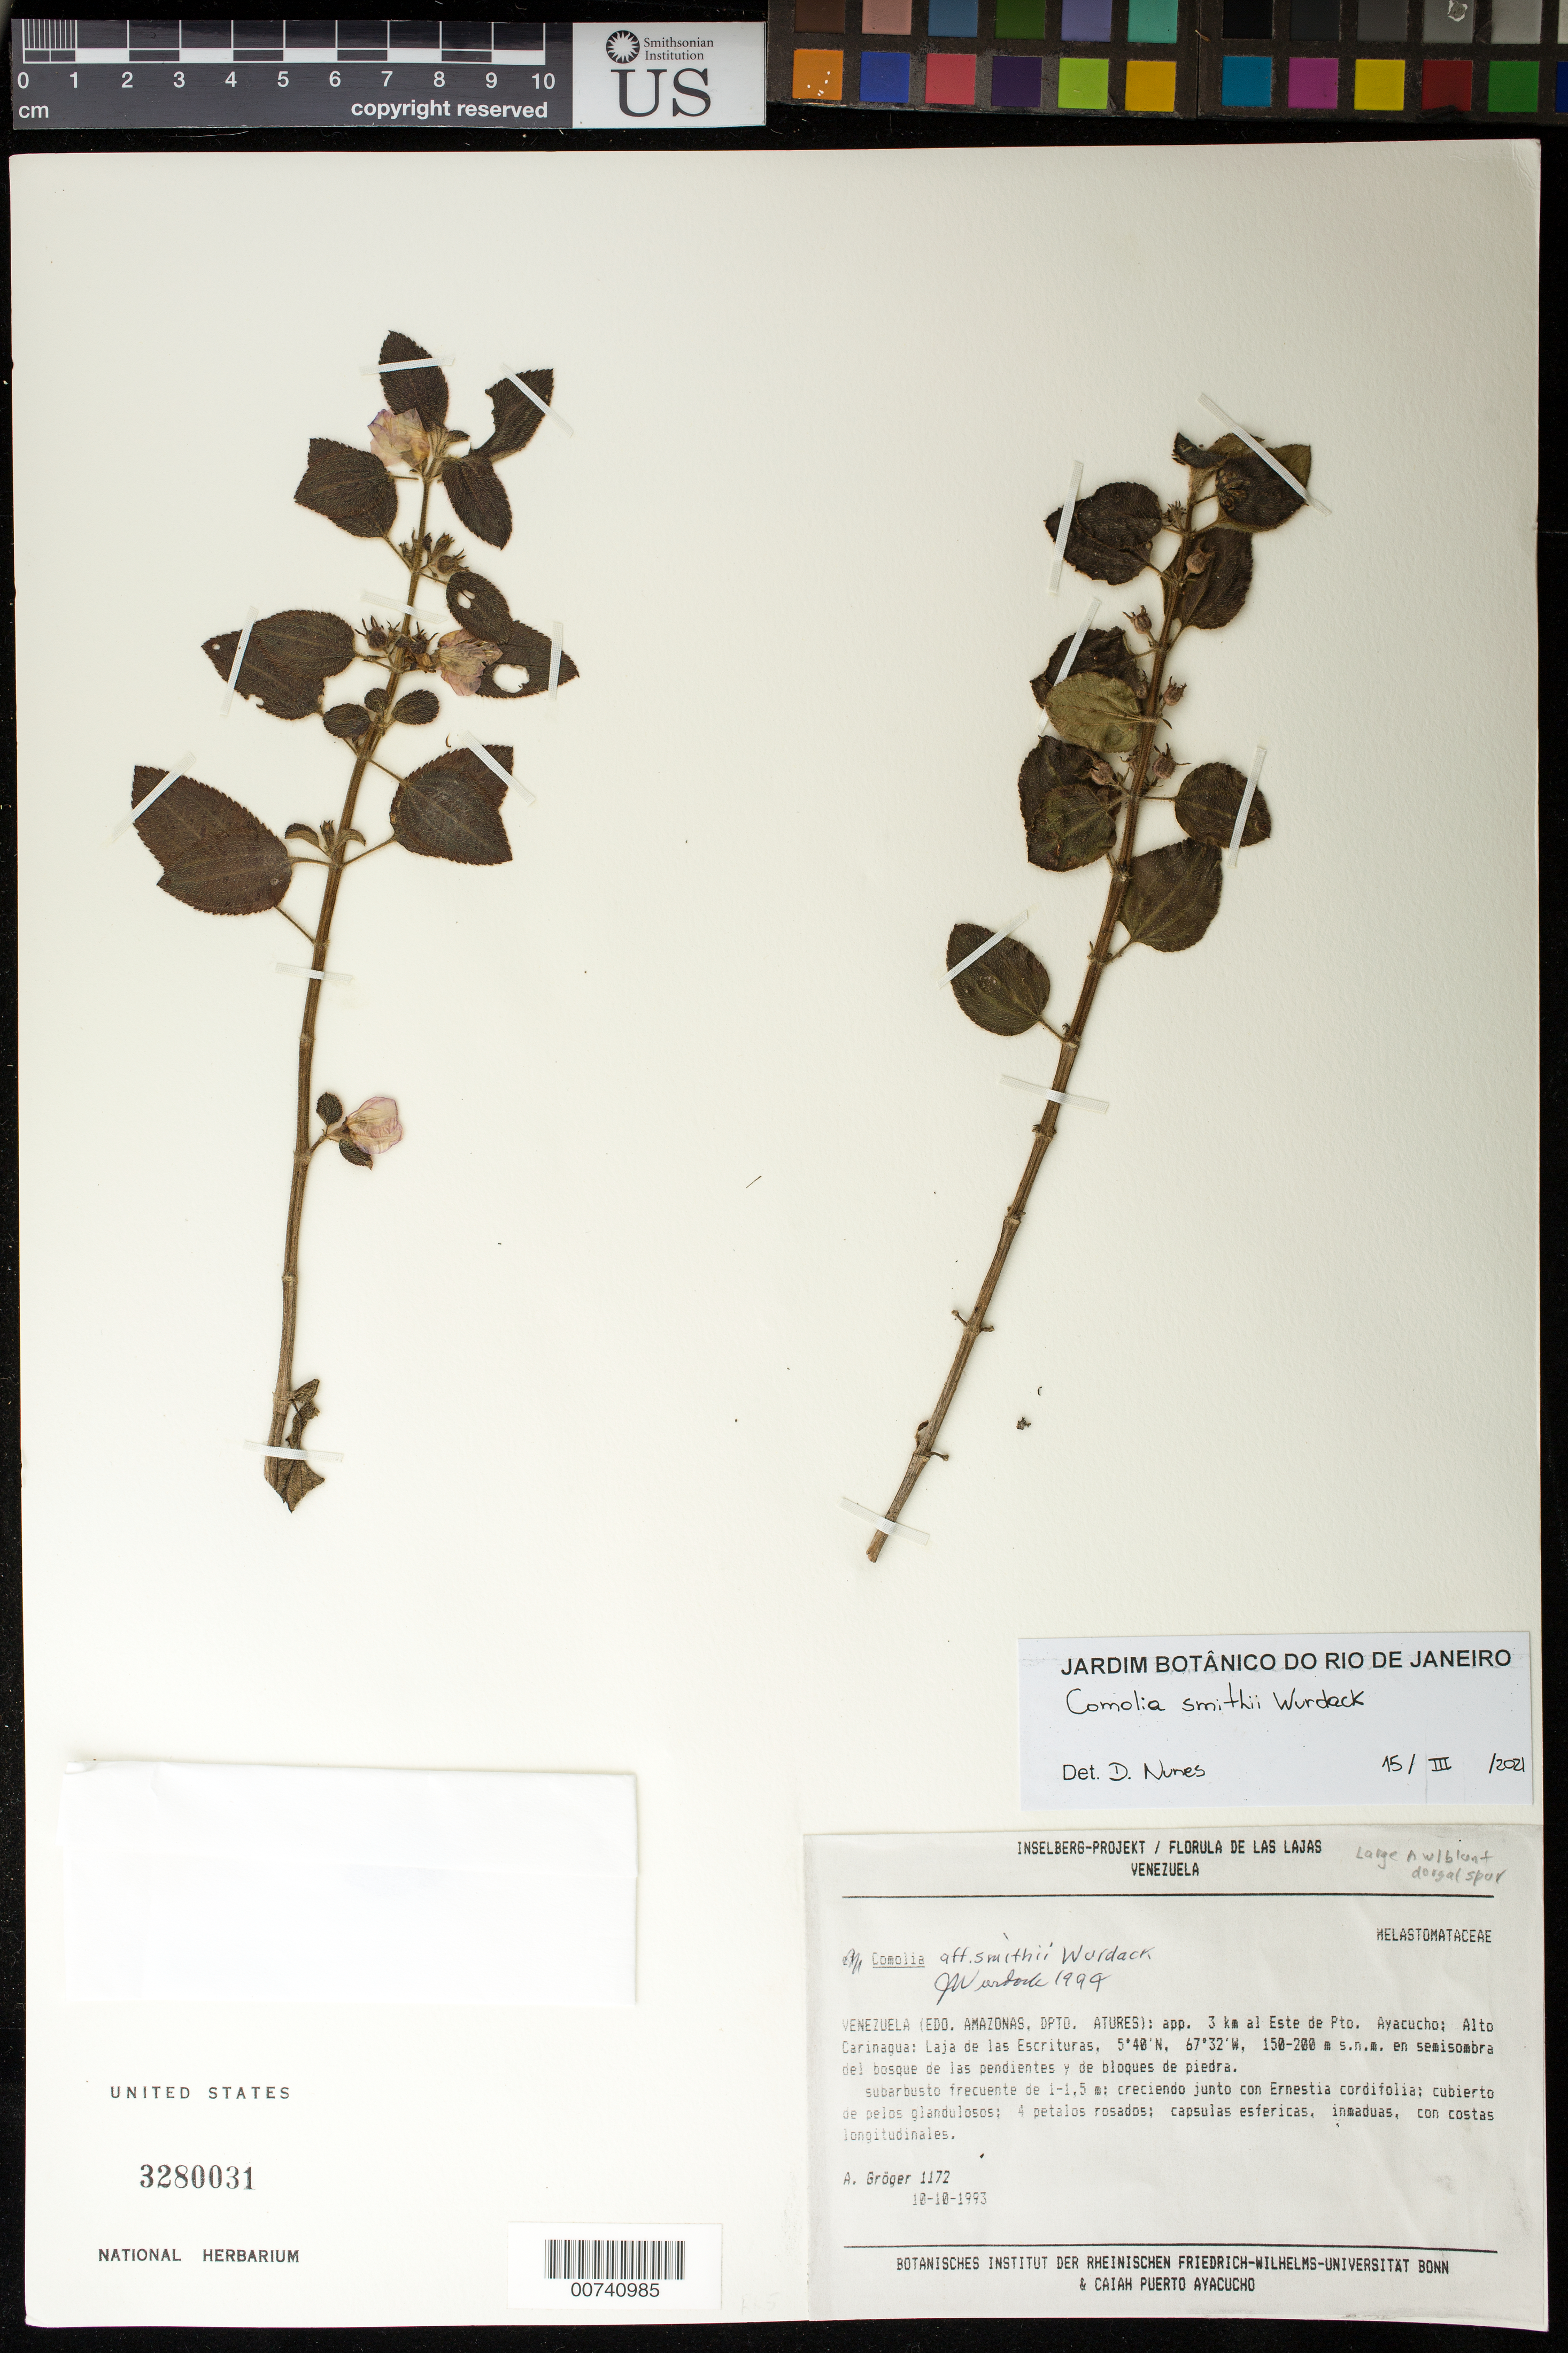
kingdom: Plantae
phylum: Tracheophyta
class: Magnoliopsida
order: Myrtales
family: Melastomataceae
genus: Comolia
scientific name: Comolia smithii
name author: Wurdack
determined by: Wurdack, John J., (US), US (UNITED STATES)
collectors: A. Gröger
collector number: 1172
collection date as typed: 10-Oct-93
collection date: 1993-10-10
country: Venezuela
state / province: Amazonas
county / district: Atures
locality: Pto. Ayacucho, 3 km E of, Alto Carinagua, laja de las Escrituras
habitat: Semisombra del bosque de las pendientes y de bloques de piedra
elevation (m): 150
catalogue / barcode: US 3280031